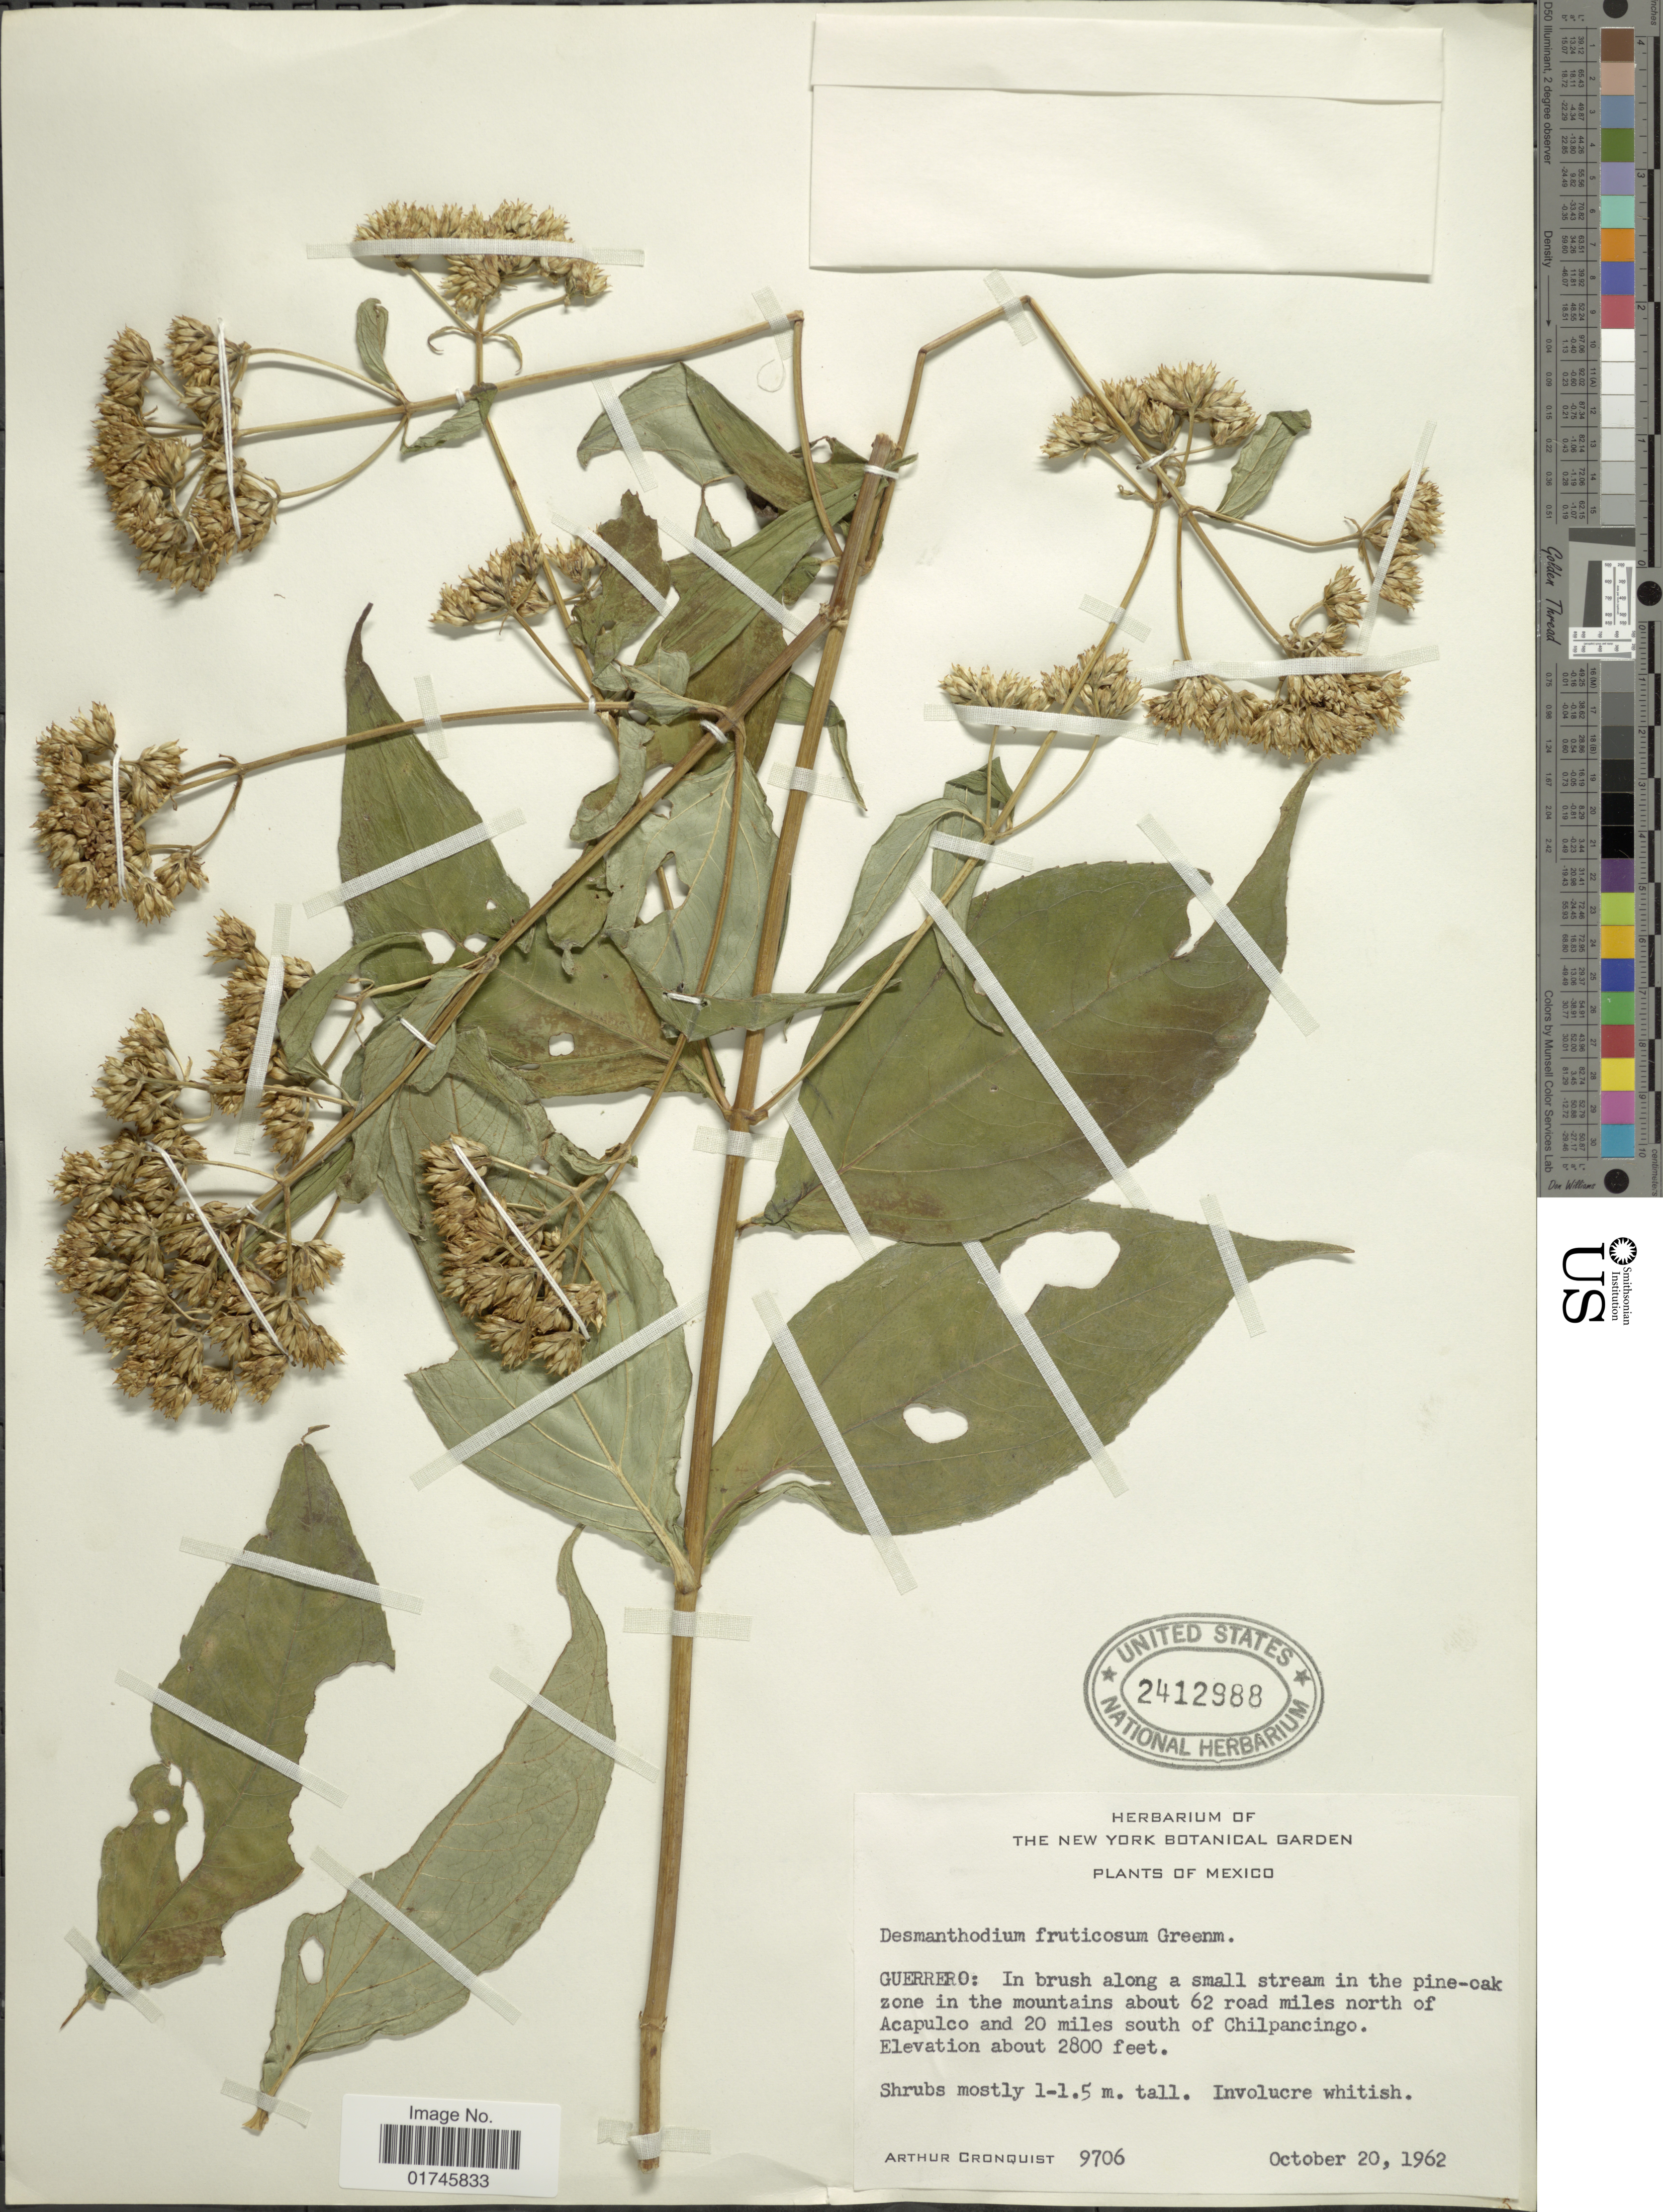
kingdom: Plantae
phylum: Tracheophyta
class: Magnoliopsida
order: Asterales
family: Asteraceae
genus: Desmanthodium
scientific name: Desmanthodium fruticosum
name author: Greenm.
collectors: A. J. Cronquist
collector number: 9706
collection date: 1962-10-20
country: Mexico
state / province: Guerrero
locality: Guerrero: In brush along a small stream in the pine-oak zone in the mountains about 62 road miles north of Acapulco and 20 miles south of Chilpancingo.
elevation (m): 853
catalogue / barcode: US 2412988